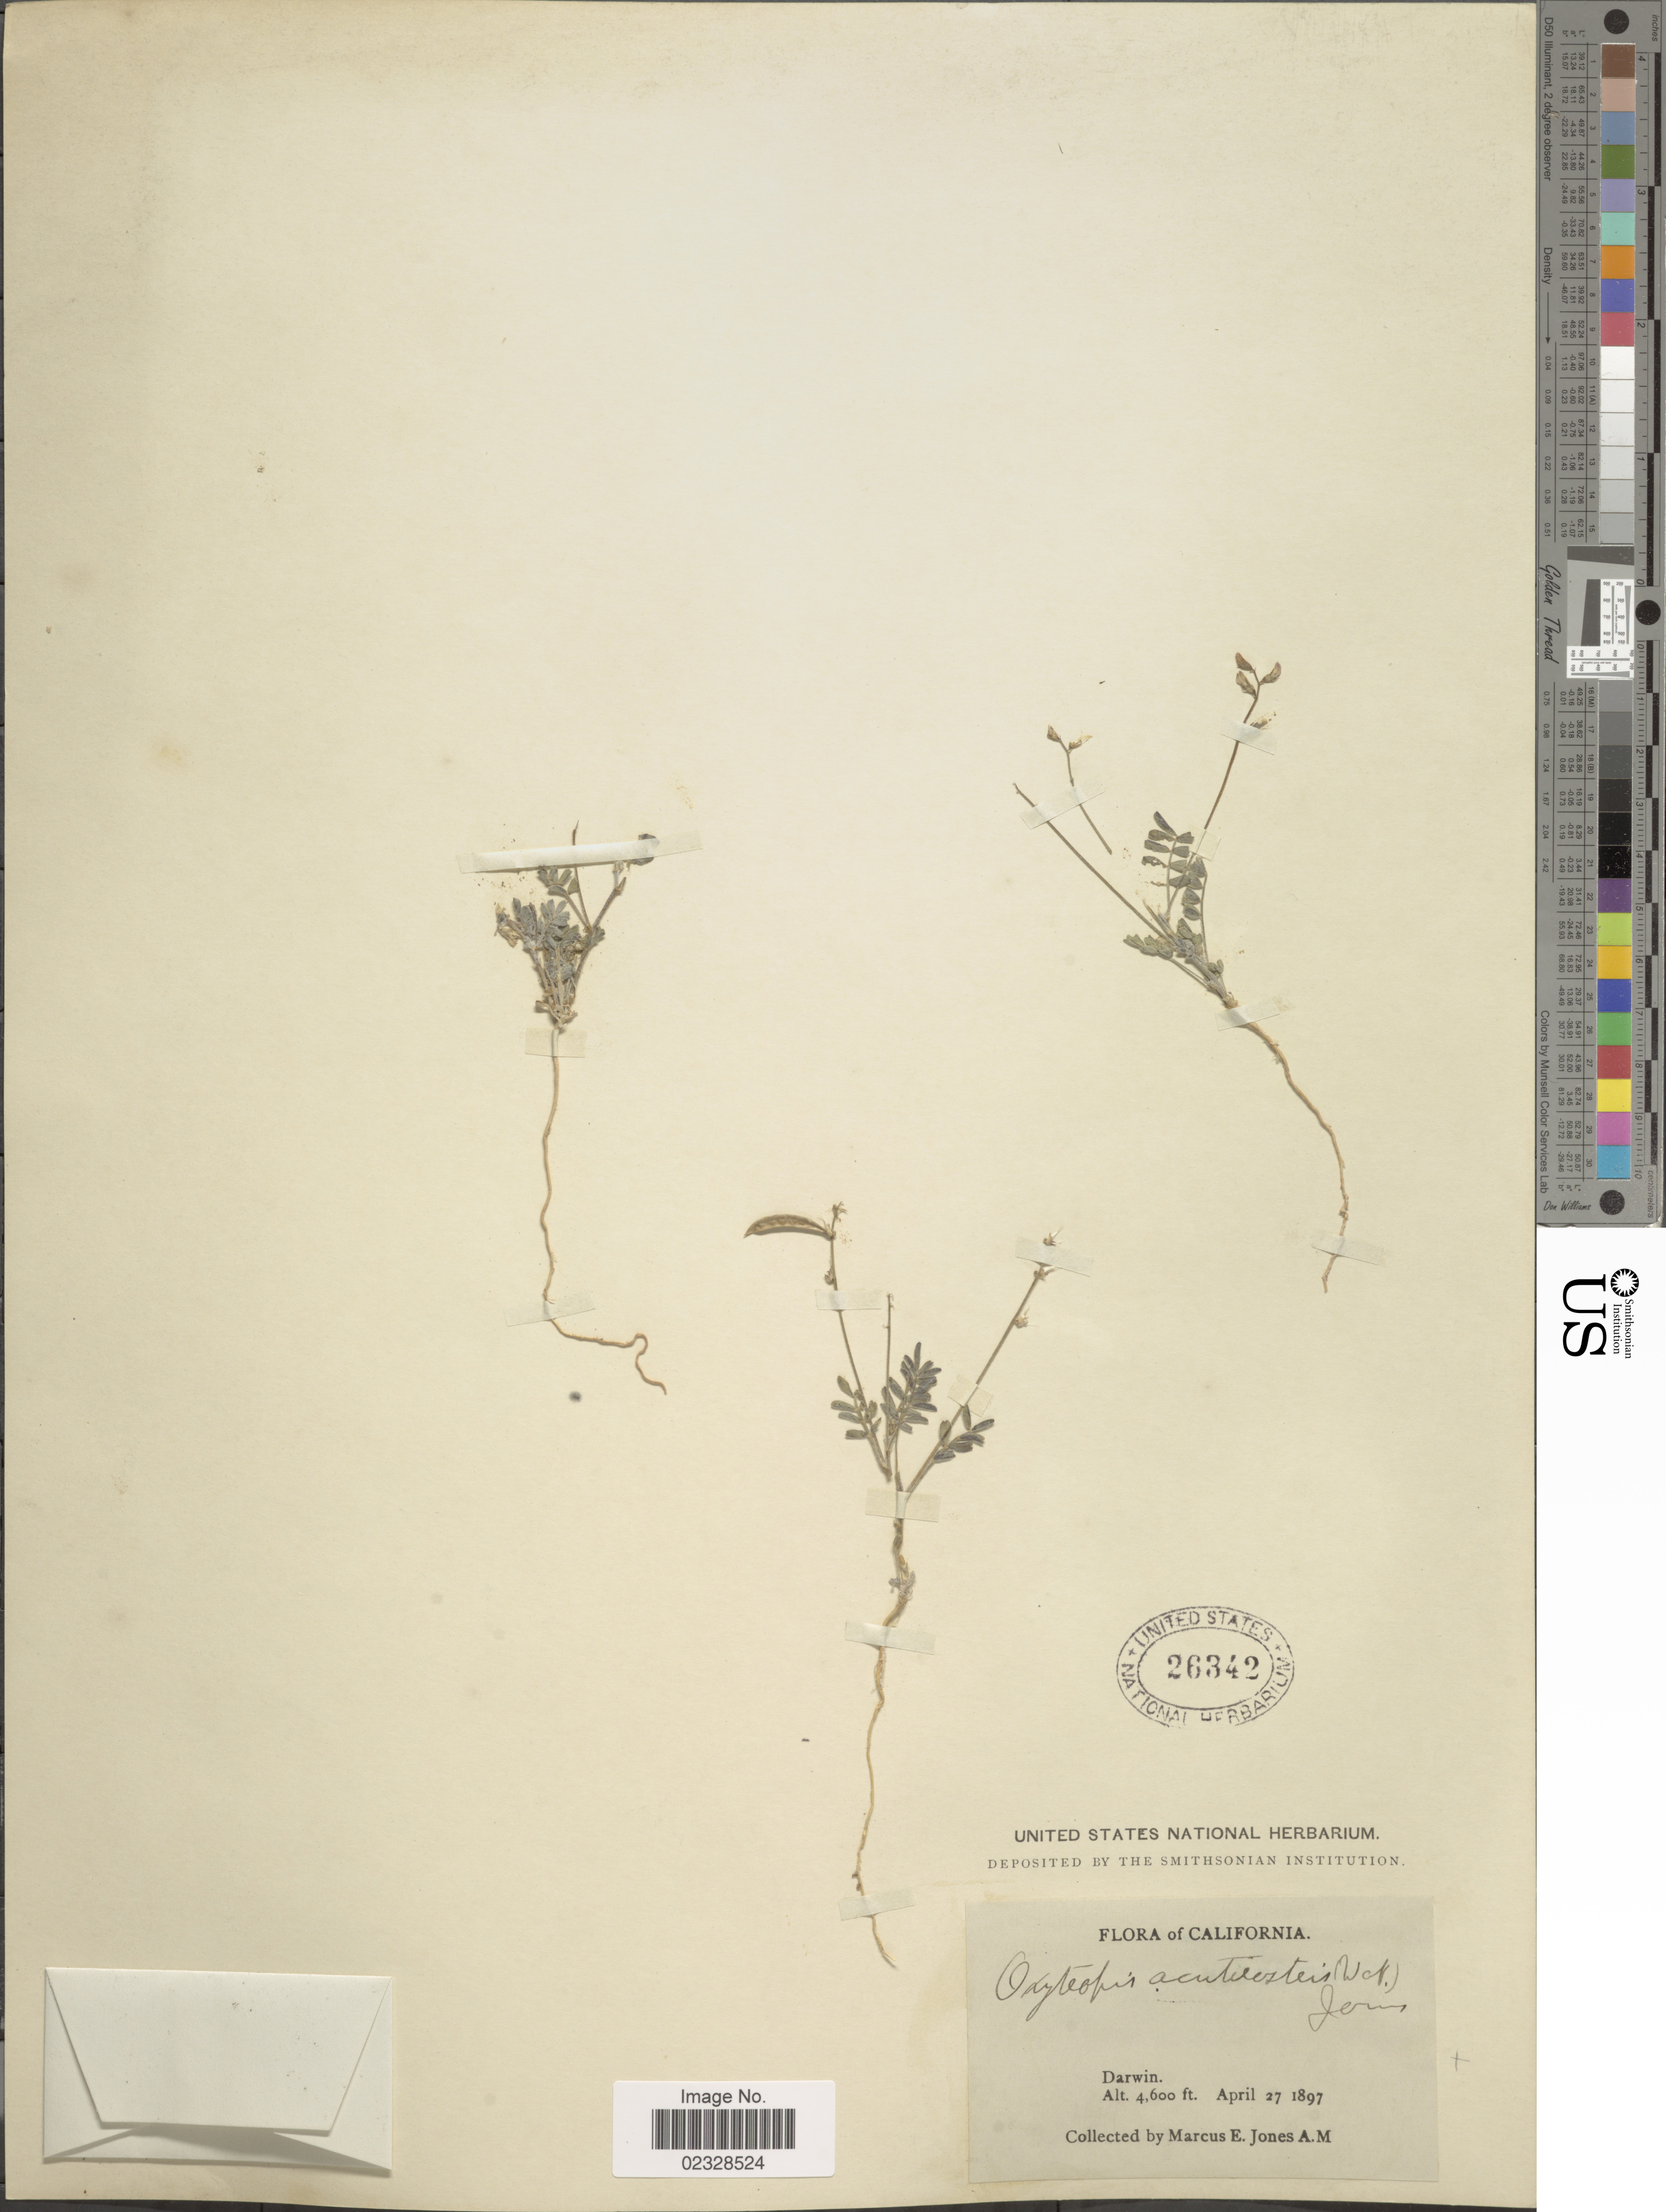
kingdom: Plantae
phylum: Tracheophyta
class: Magnoliopsida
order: Fabales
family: Fabaceae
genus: Astragalus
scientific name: Astragalus acutirostris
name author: S. Watson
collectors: M. E. Jones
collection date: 1897-04-27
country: United States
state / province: California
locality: Darwin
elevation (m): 1402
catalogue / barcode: US 26342